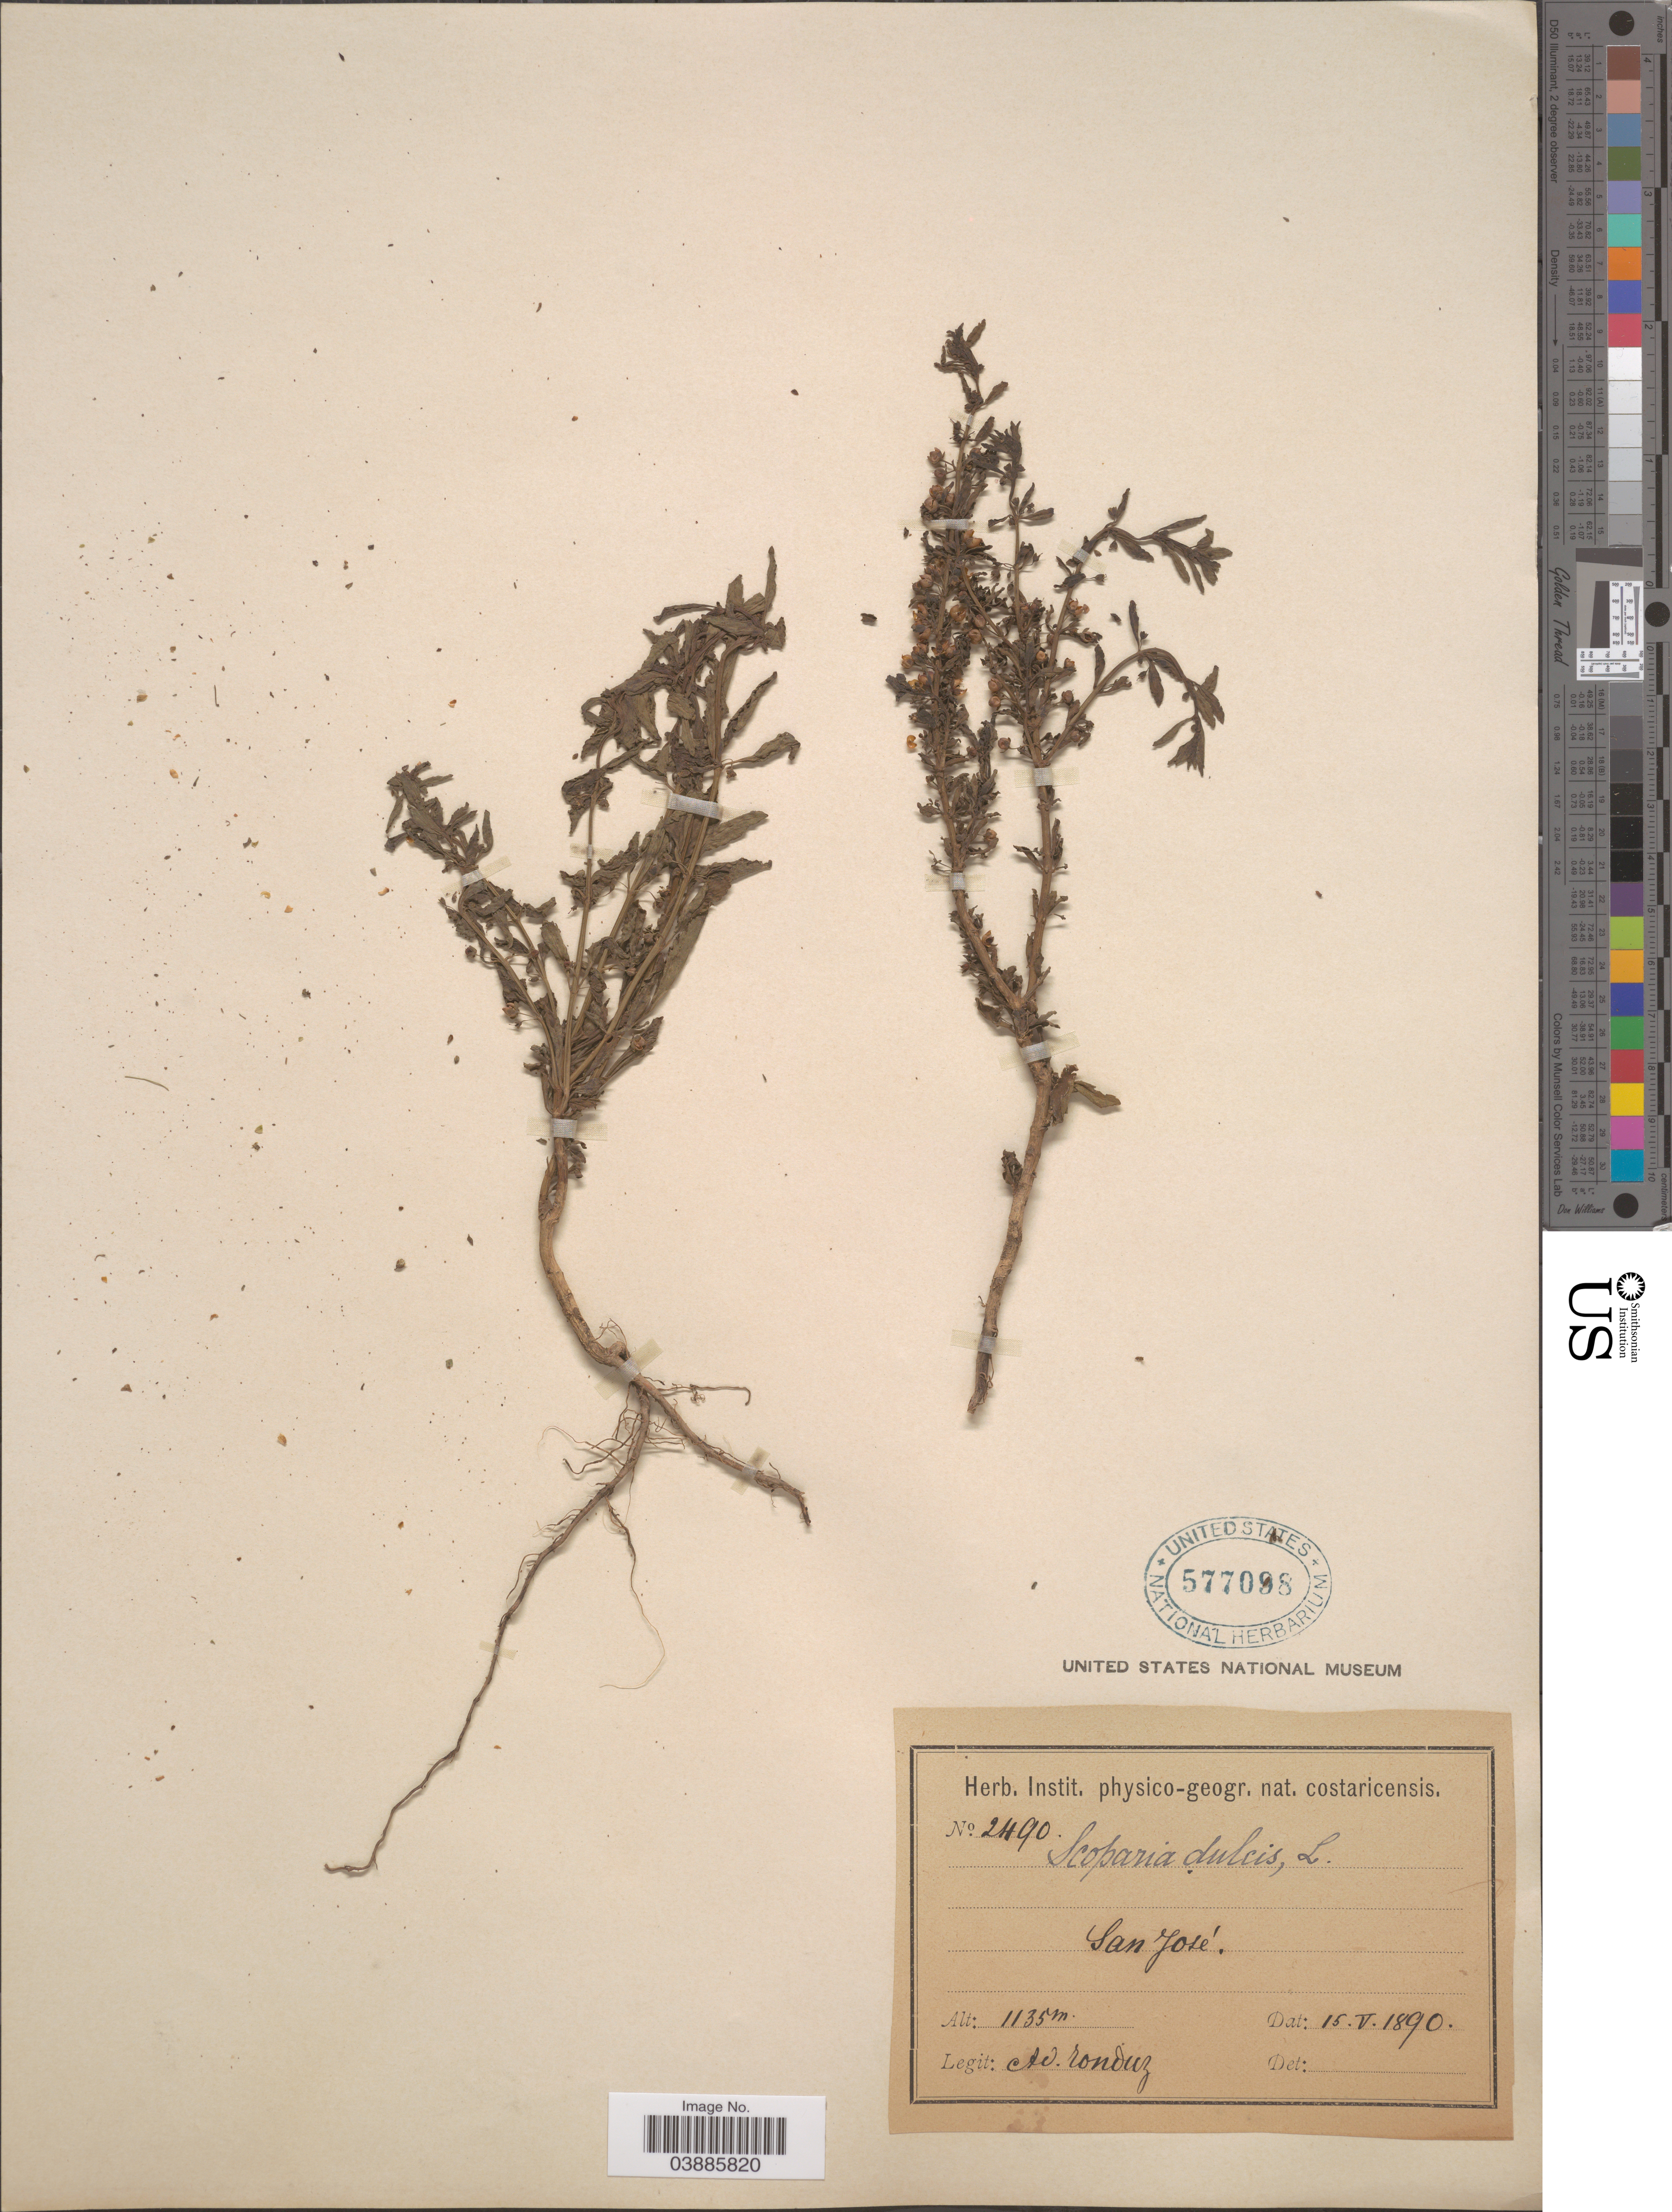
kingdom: Plantae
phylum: Tracheophyta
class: Magnoliopsida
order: Lamiales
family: Plantaginaceae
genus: Scoparia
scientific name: Scoparia dulcis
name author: L.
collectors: A. Tonduz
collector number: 2490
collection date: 1890-05-15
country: Costa Rica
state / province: San José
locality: San José.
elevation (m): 1135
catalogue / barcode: US 577098